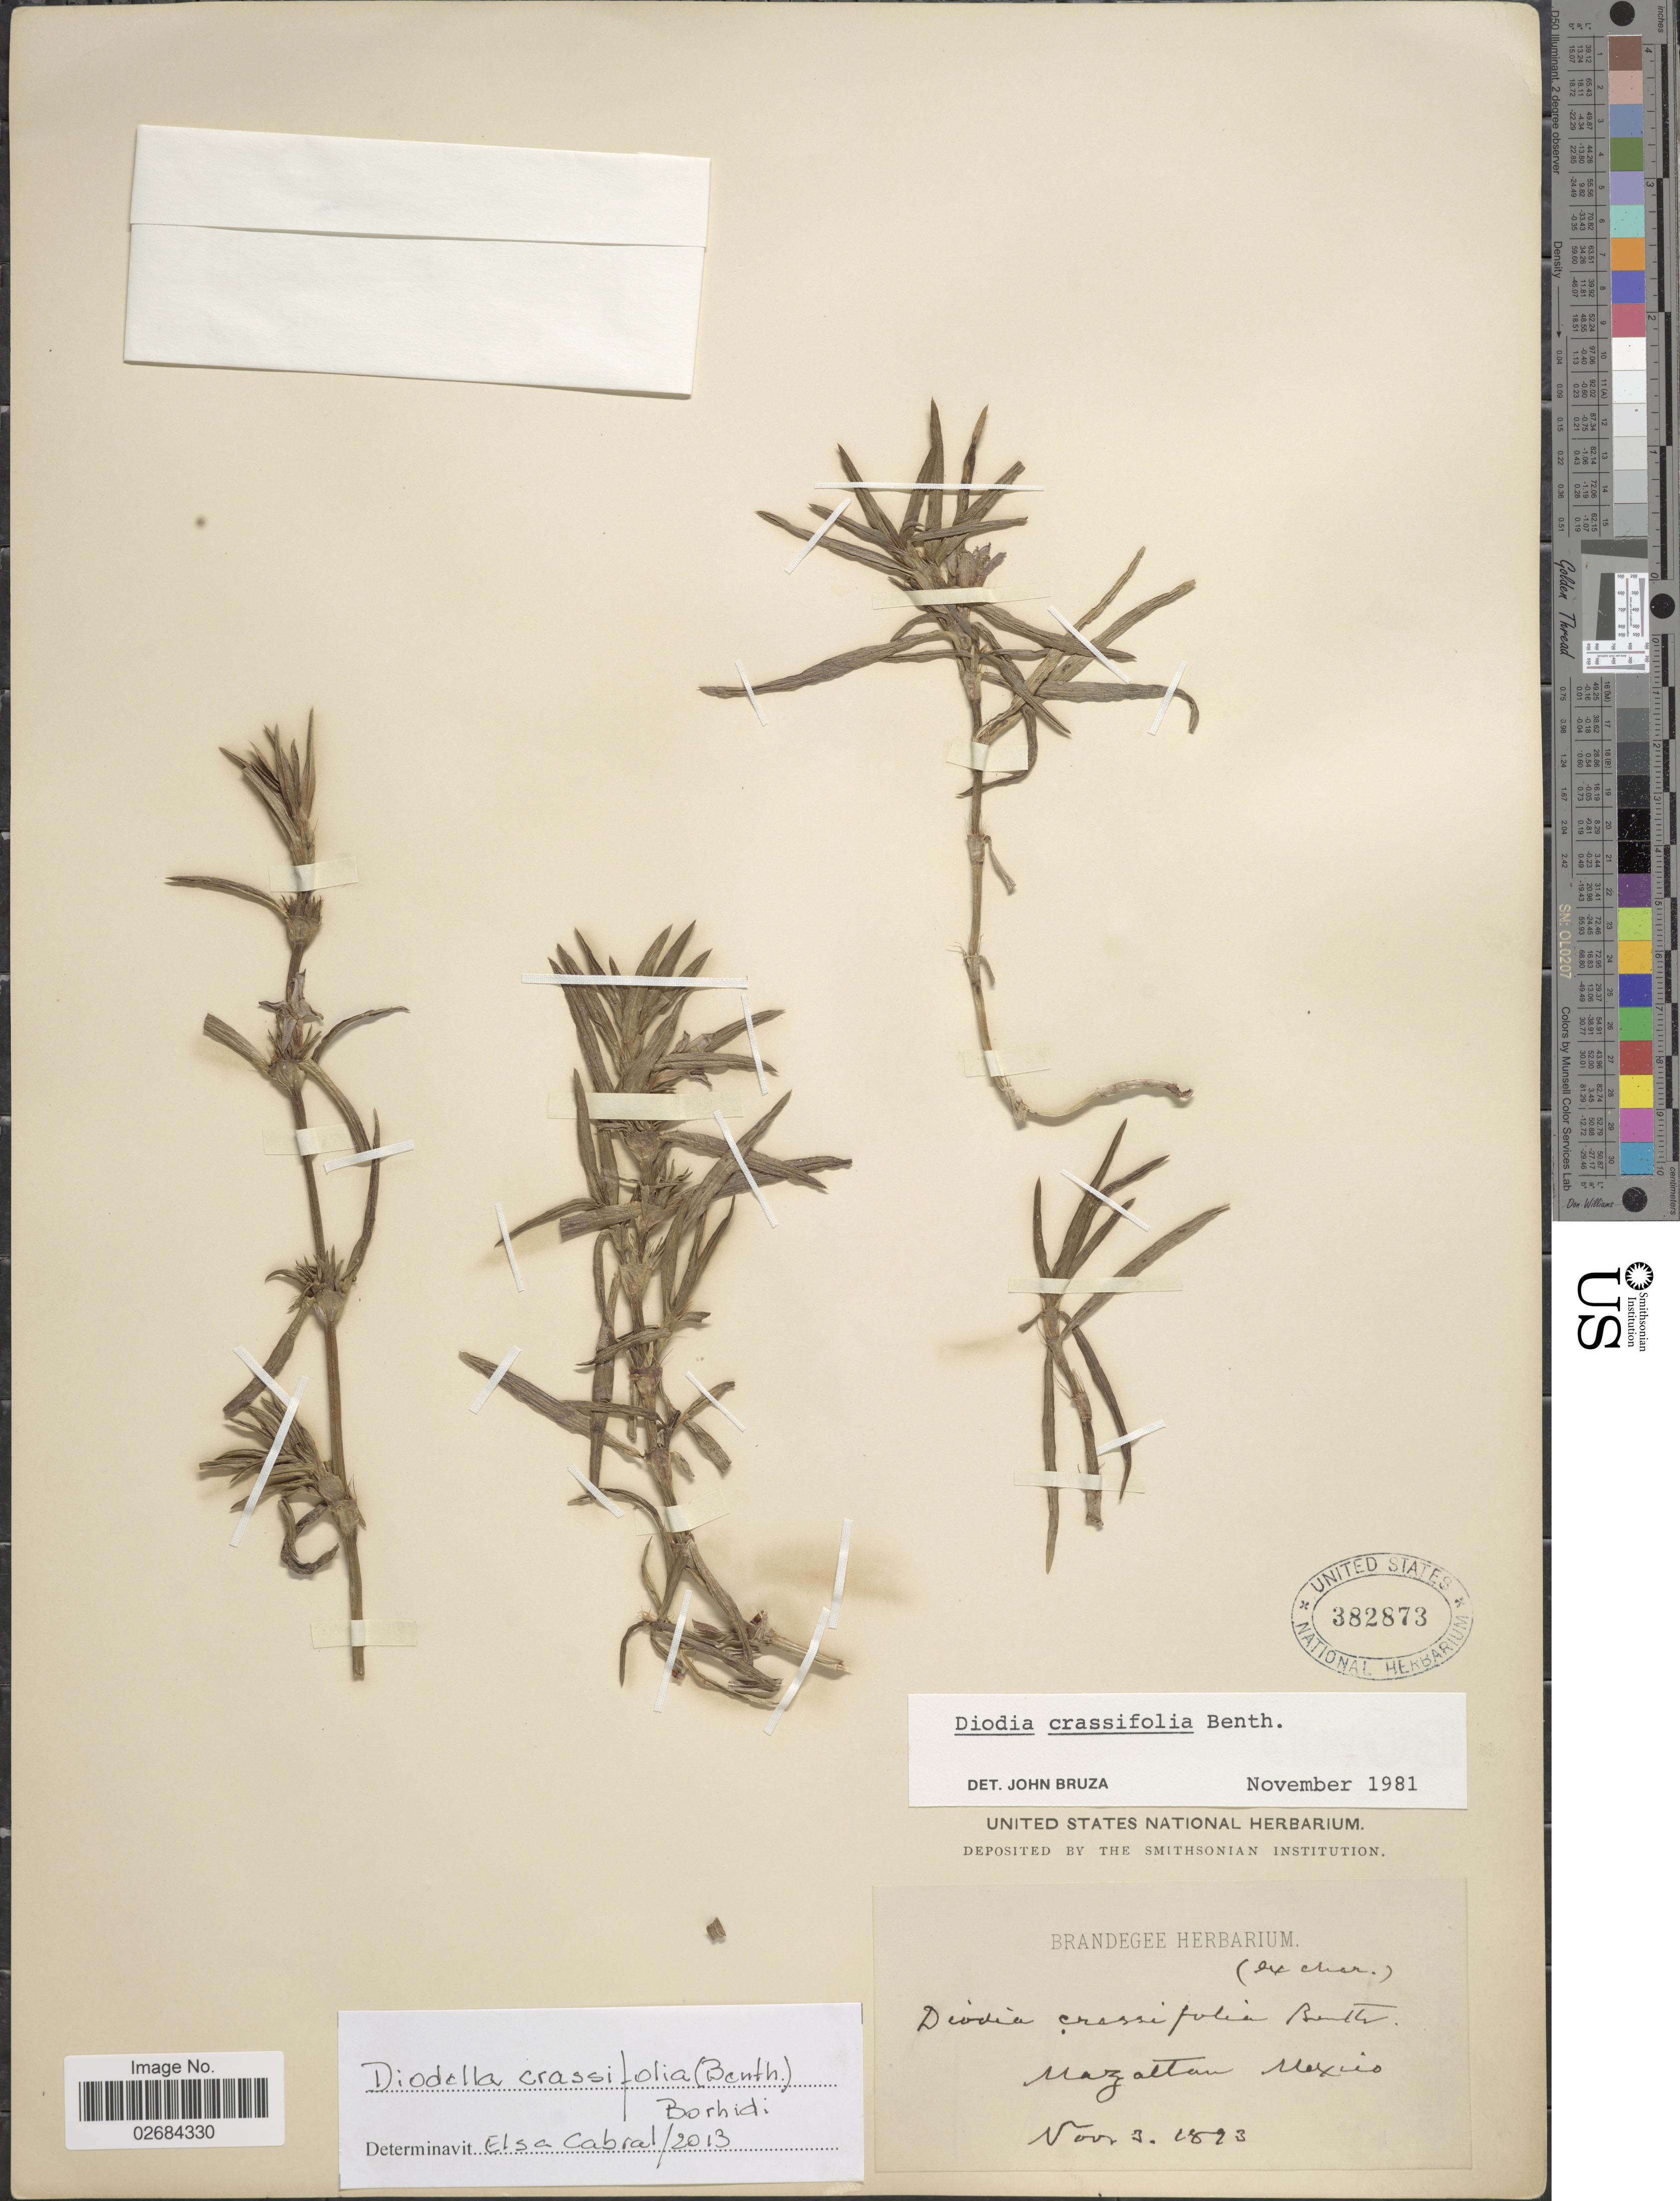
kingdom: Plantae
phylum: Tracheophyta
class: Magnoliopsida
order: Gentianales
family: Rubiaceae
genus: Diodia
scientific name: Diodia crassifolia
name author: Benth.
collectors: Ex herb. Brandegee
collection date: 1893-11-03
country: Mexico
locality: Mazatlan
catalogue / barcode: US 382873